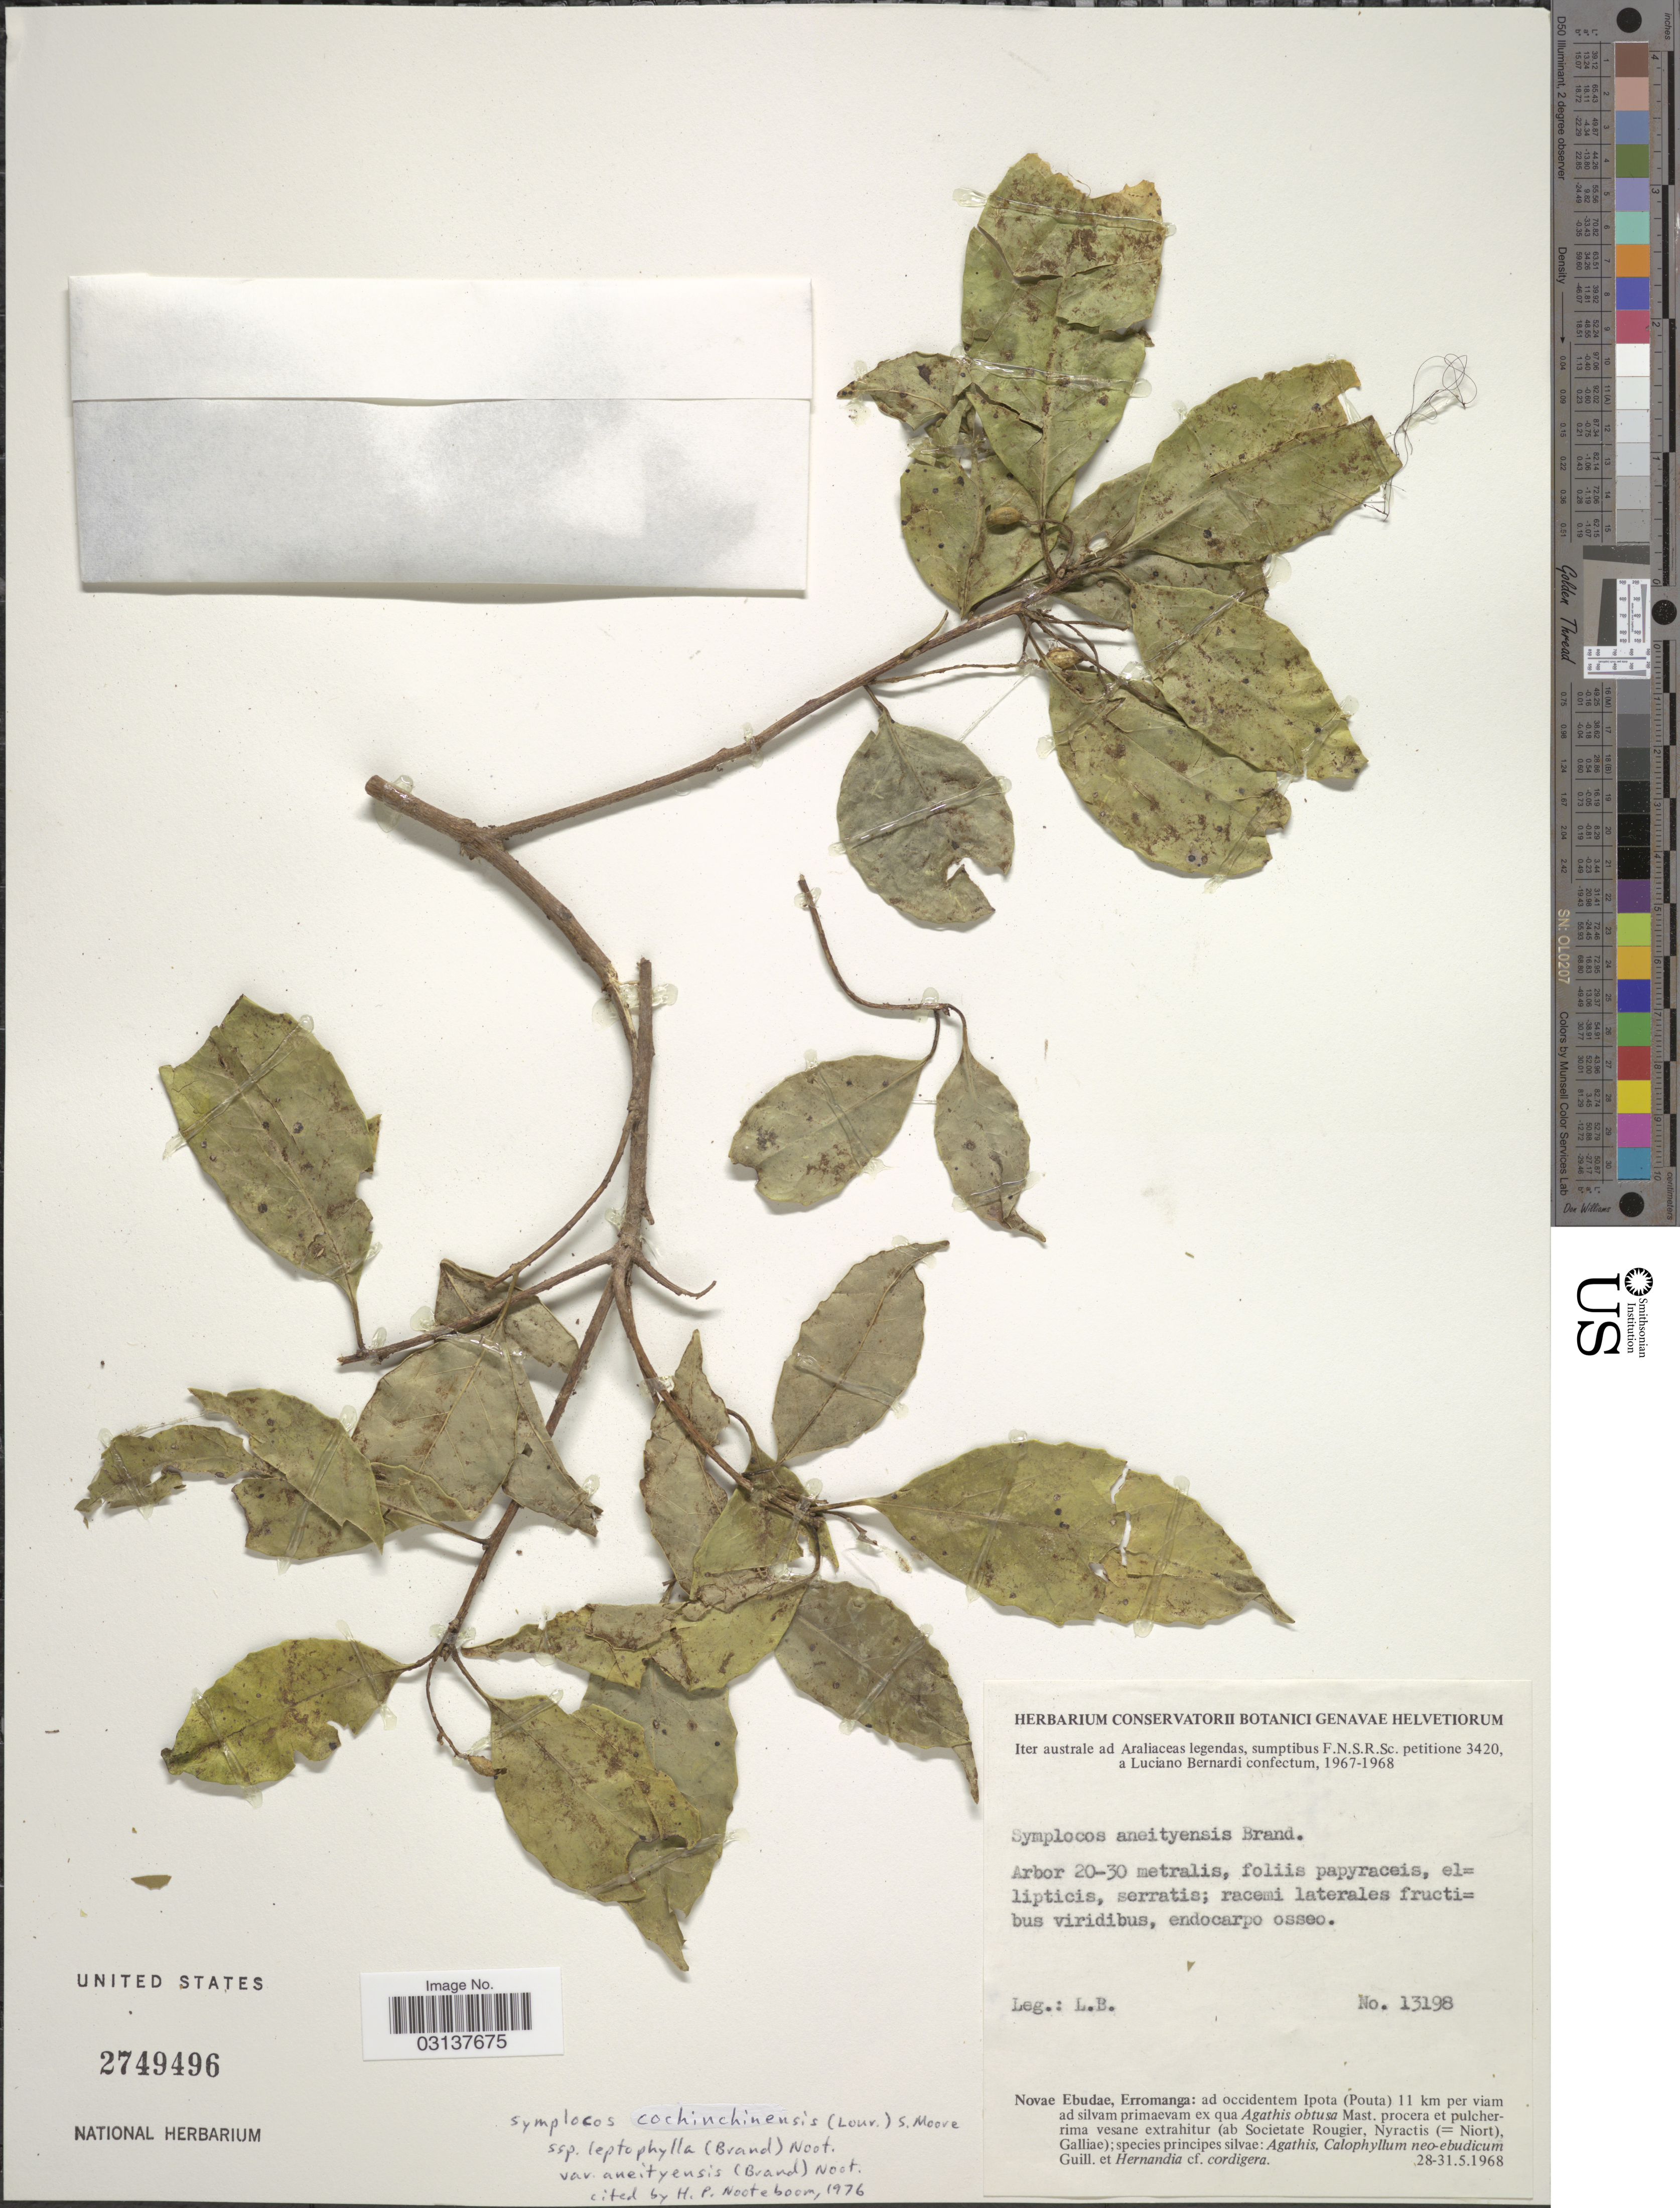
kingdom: Plantae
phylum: Tracheophyta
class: Magnoliopsida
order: Ericales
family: Symplocaceae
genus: Symplocos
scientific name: Symplocos cochinchinensis var. aneityensis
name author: (Brand) Noot.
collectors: L. Bernardi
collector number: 13198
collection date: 1968-05-28/1968-05-31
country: Vanuatu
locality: Novae Ebudae, Erromanga: ad occidentem Ipota (Pouta) 11 km per viam ad silvam primaevam ex qua Agathis obtusa Mast. procera et puclherrima vesane extrahitur (ab Societate Rougier, Nyractis (=Niort), Galliae).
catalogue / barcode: US 2749496